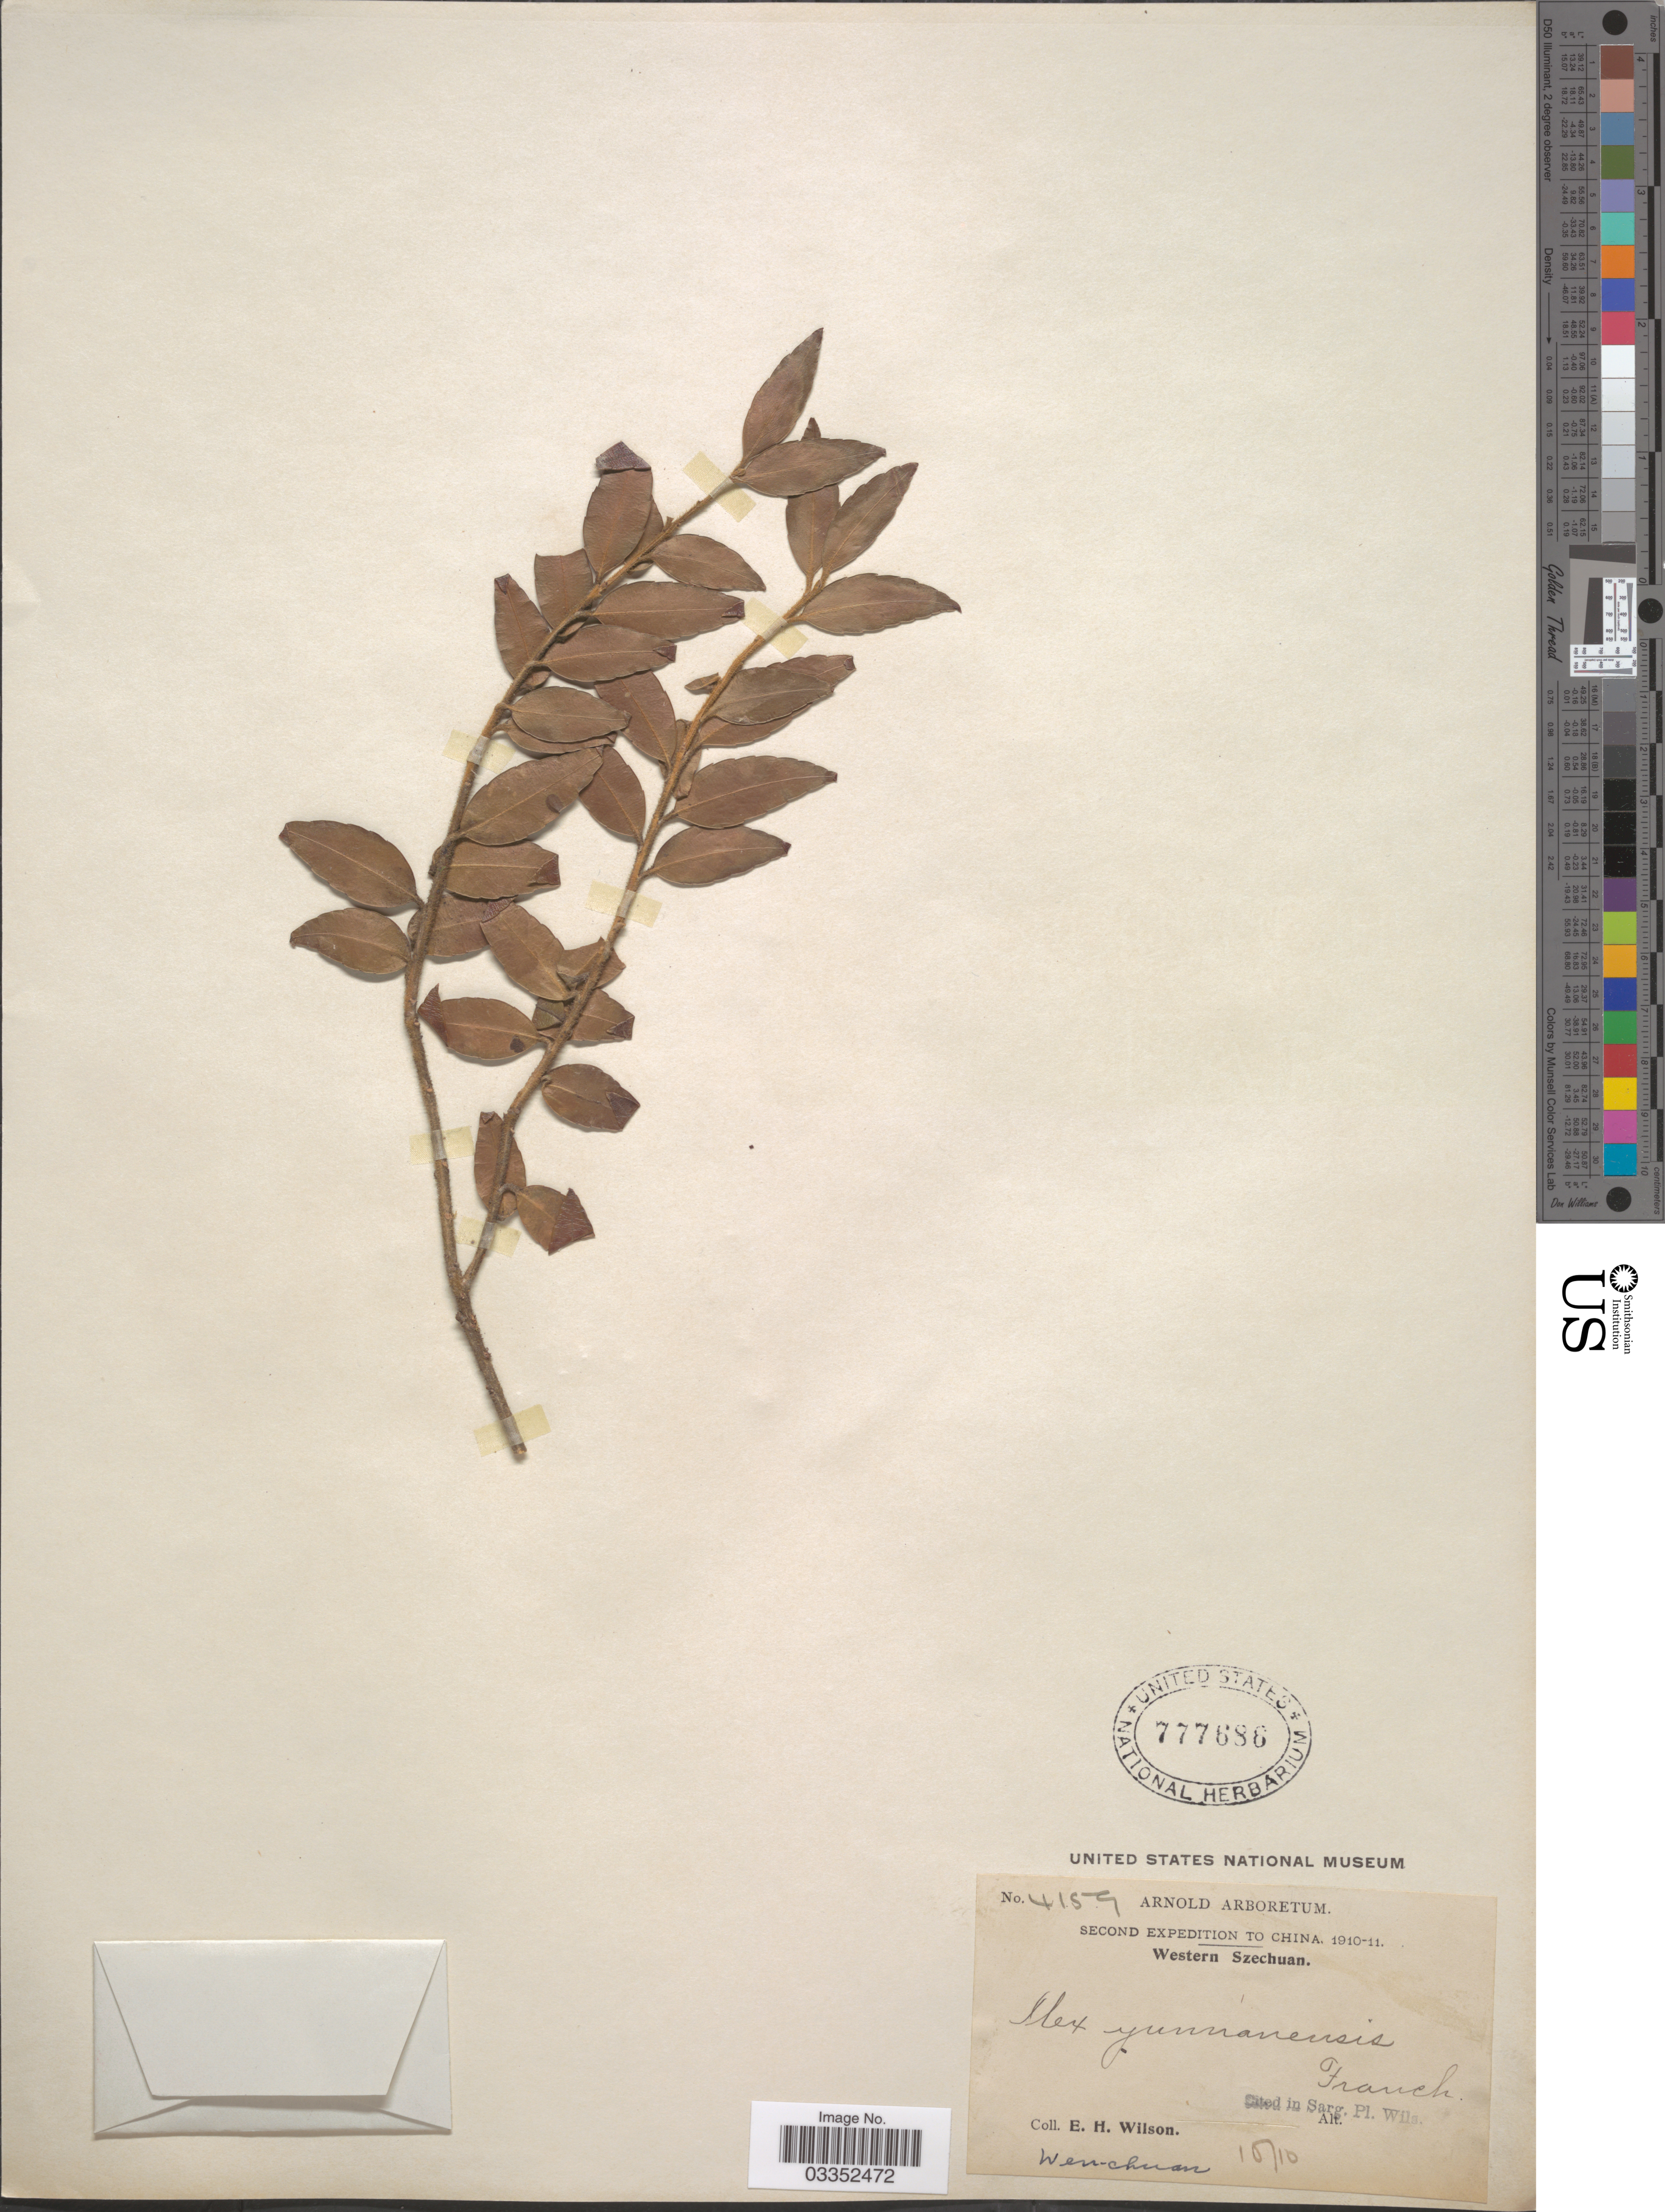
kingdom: Plantae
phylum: Tracheophyta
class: Magnoliopsida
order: Aquifoliales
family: Aquifoliaceae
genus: Ilex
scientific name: Ilex yunnanensis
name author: Franch.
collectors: E. Wilson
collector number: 4159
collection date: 1910-10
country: China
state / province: Sichuan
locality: Western Szechuan, Wen-chuan.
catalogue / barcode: US 777686